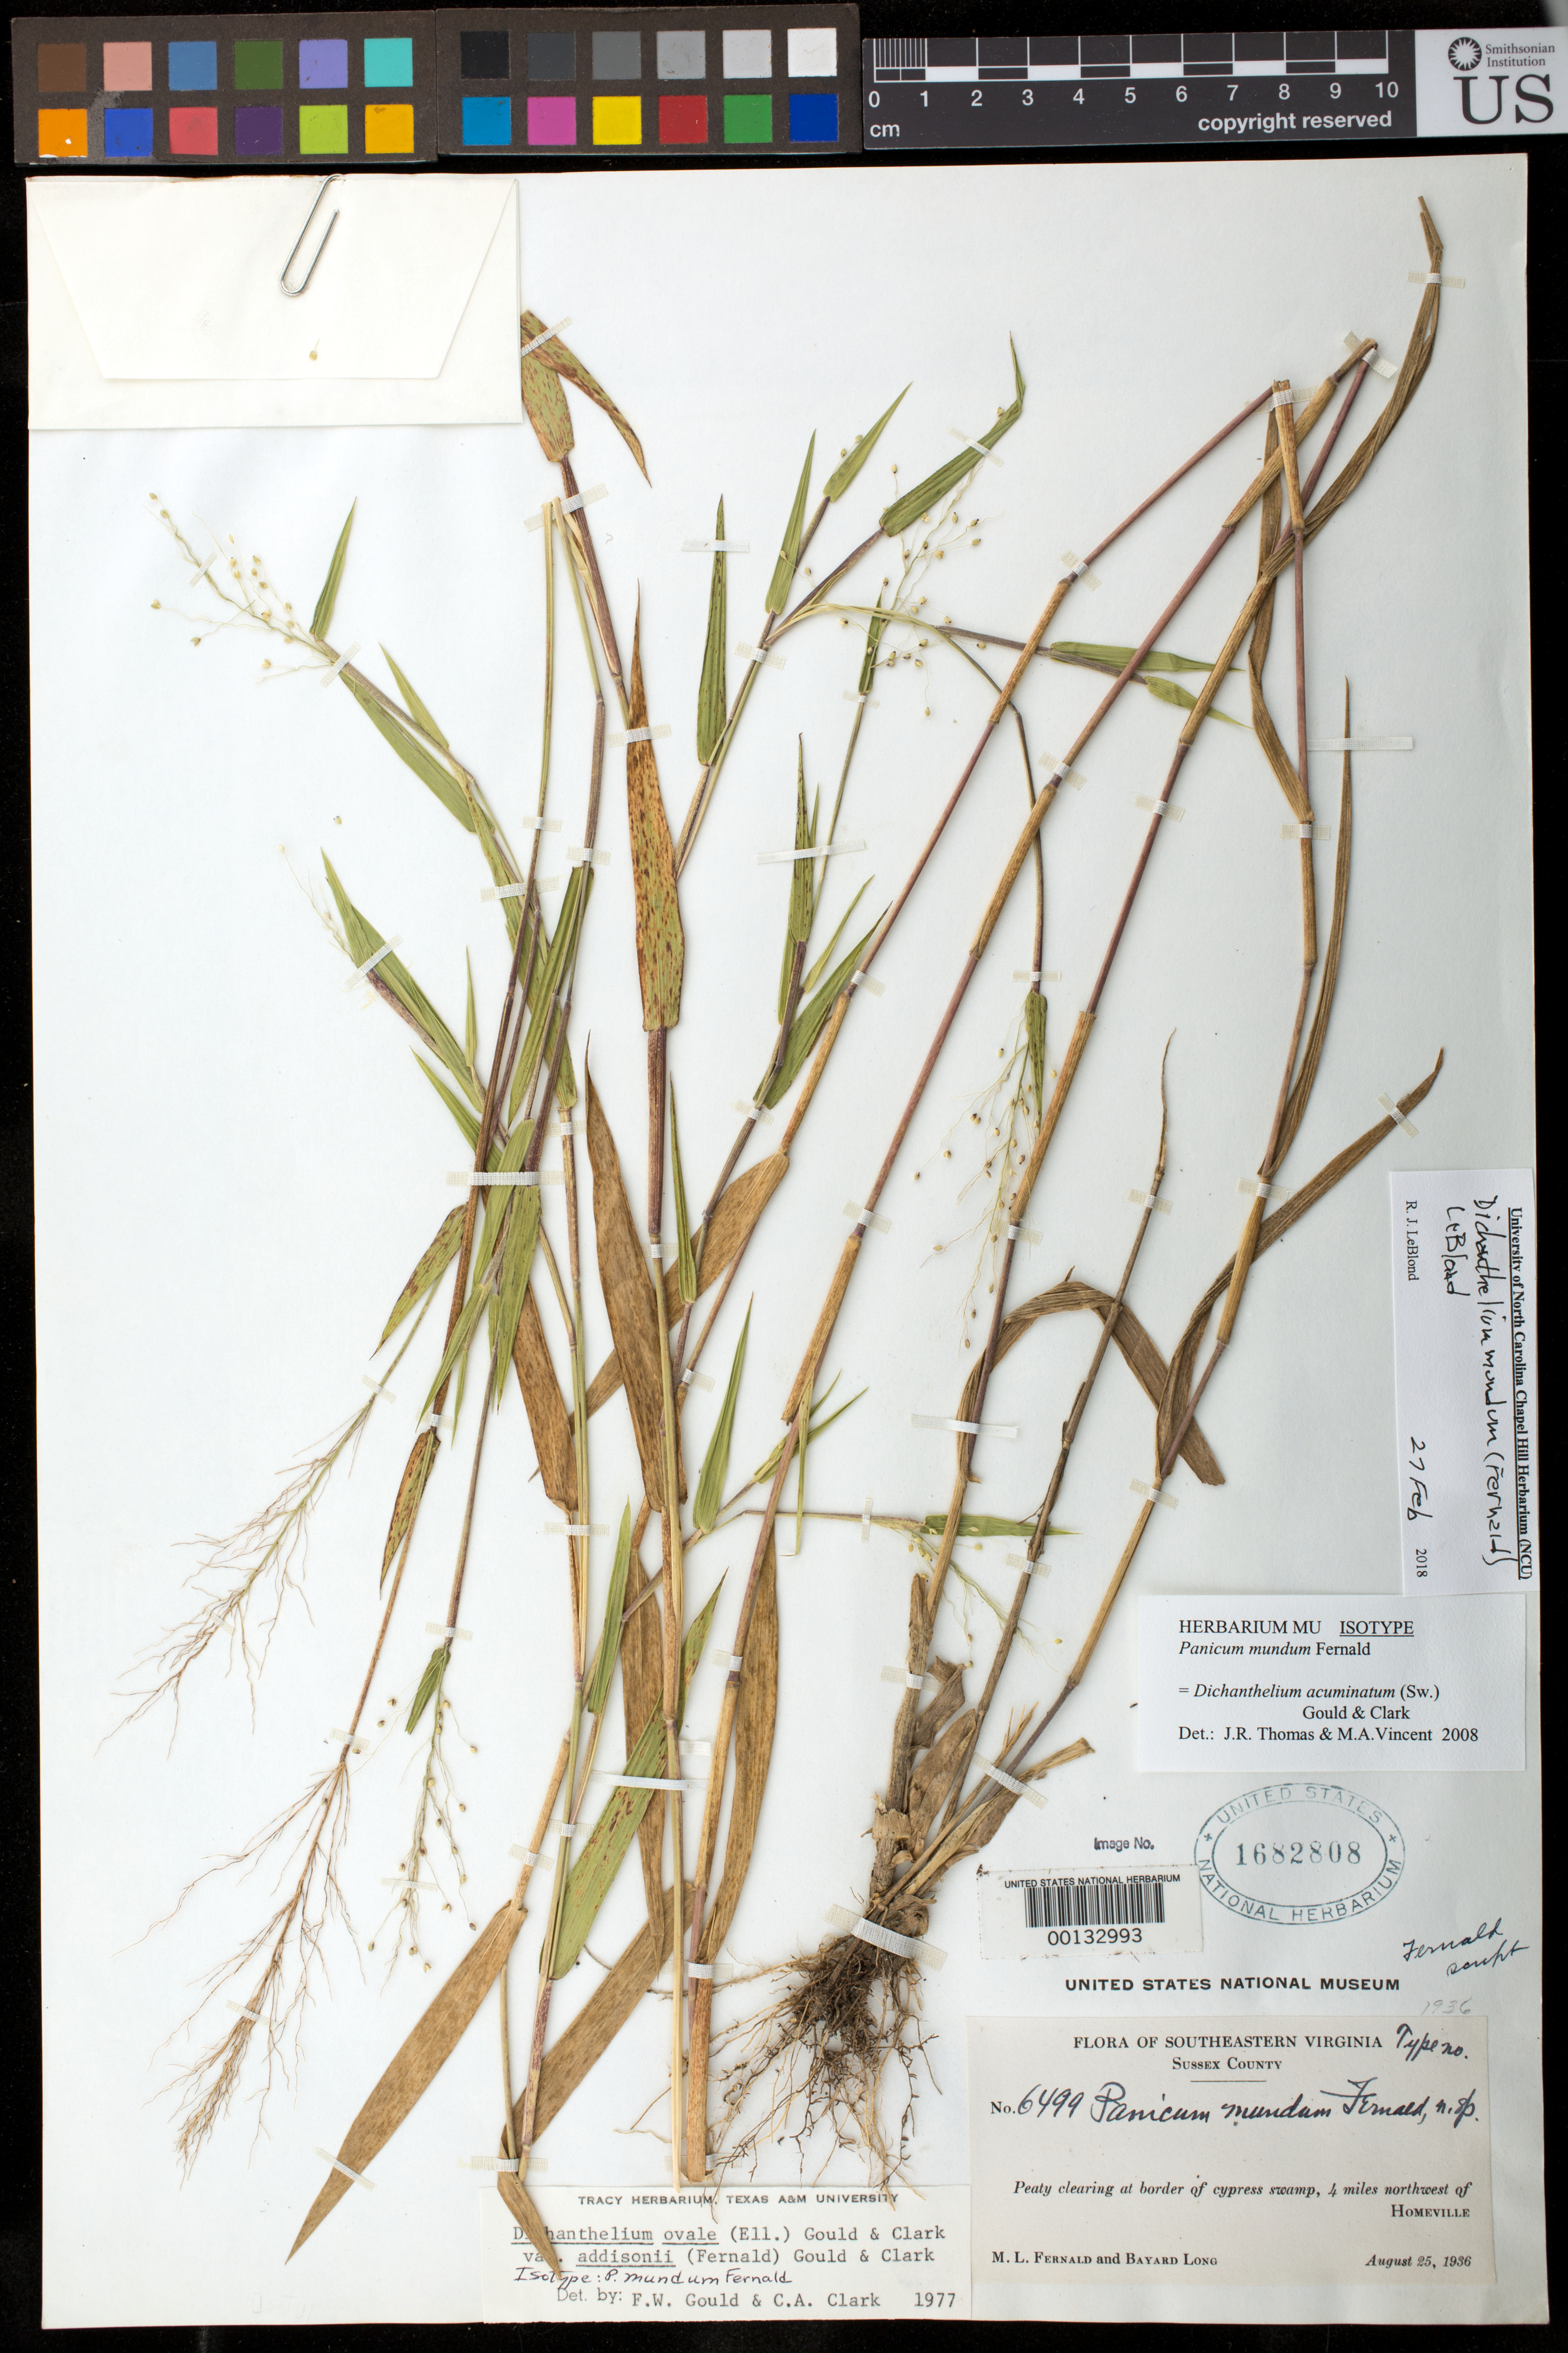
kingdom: Plantae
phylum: Tracheophyta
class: Liliopsida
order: Poales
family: Poaceae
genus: Panicum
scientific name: Panicum mundum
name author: Fernald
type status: Isotype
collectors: M. L. Fernald & B. H. Long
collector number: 6499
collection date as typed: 25 Aug 1936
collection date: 1936-08-25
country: United States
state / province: Virginia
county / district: Sussex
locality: NW of Homeville.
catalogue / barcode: US 1682808